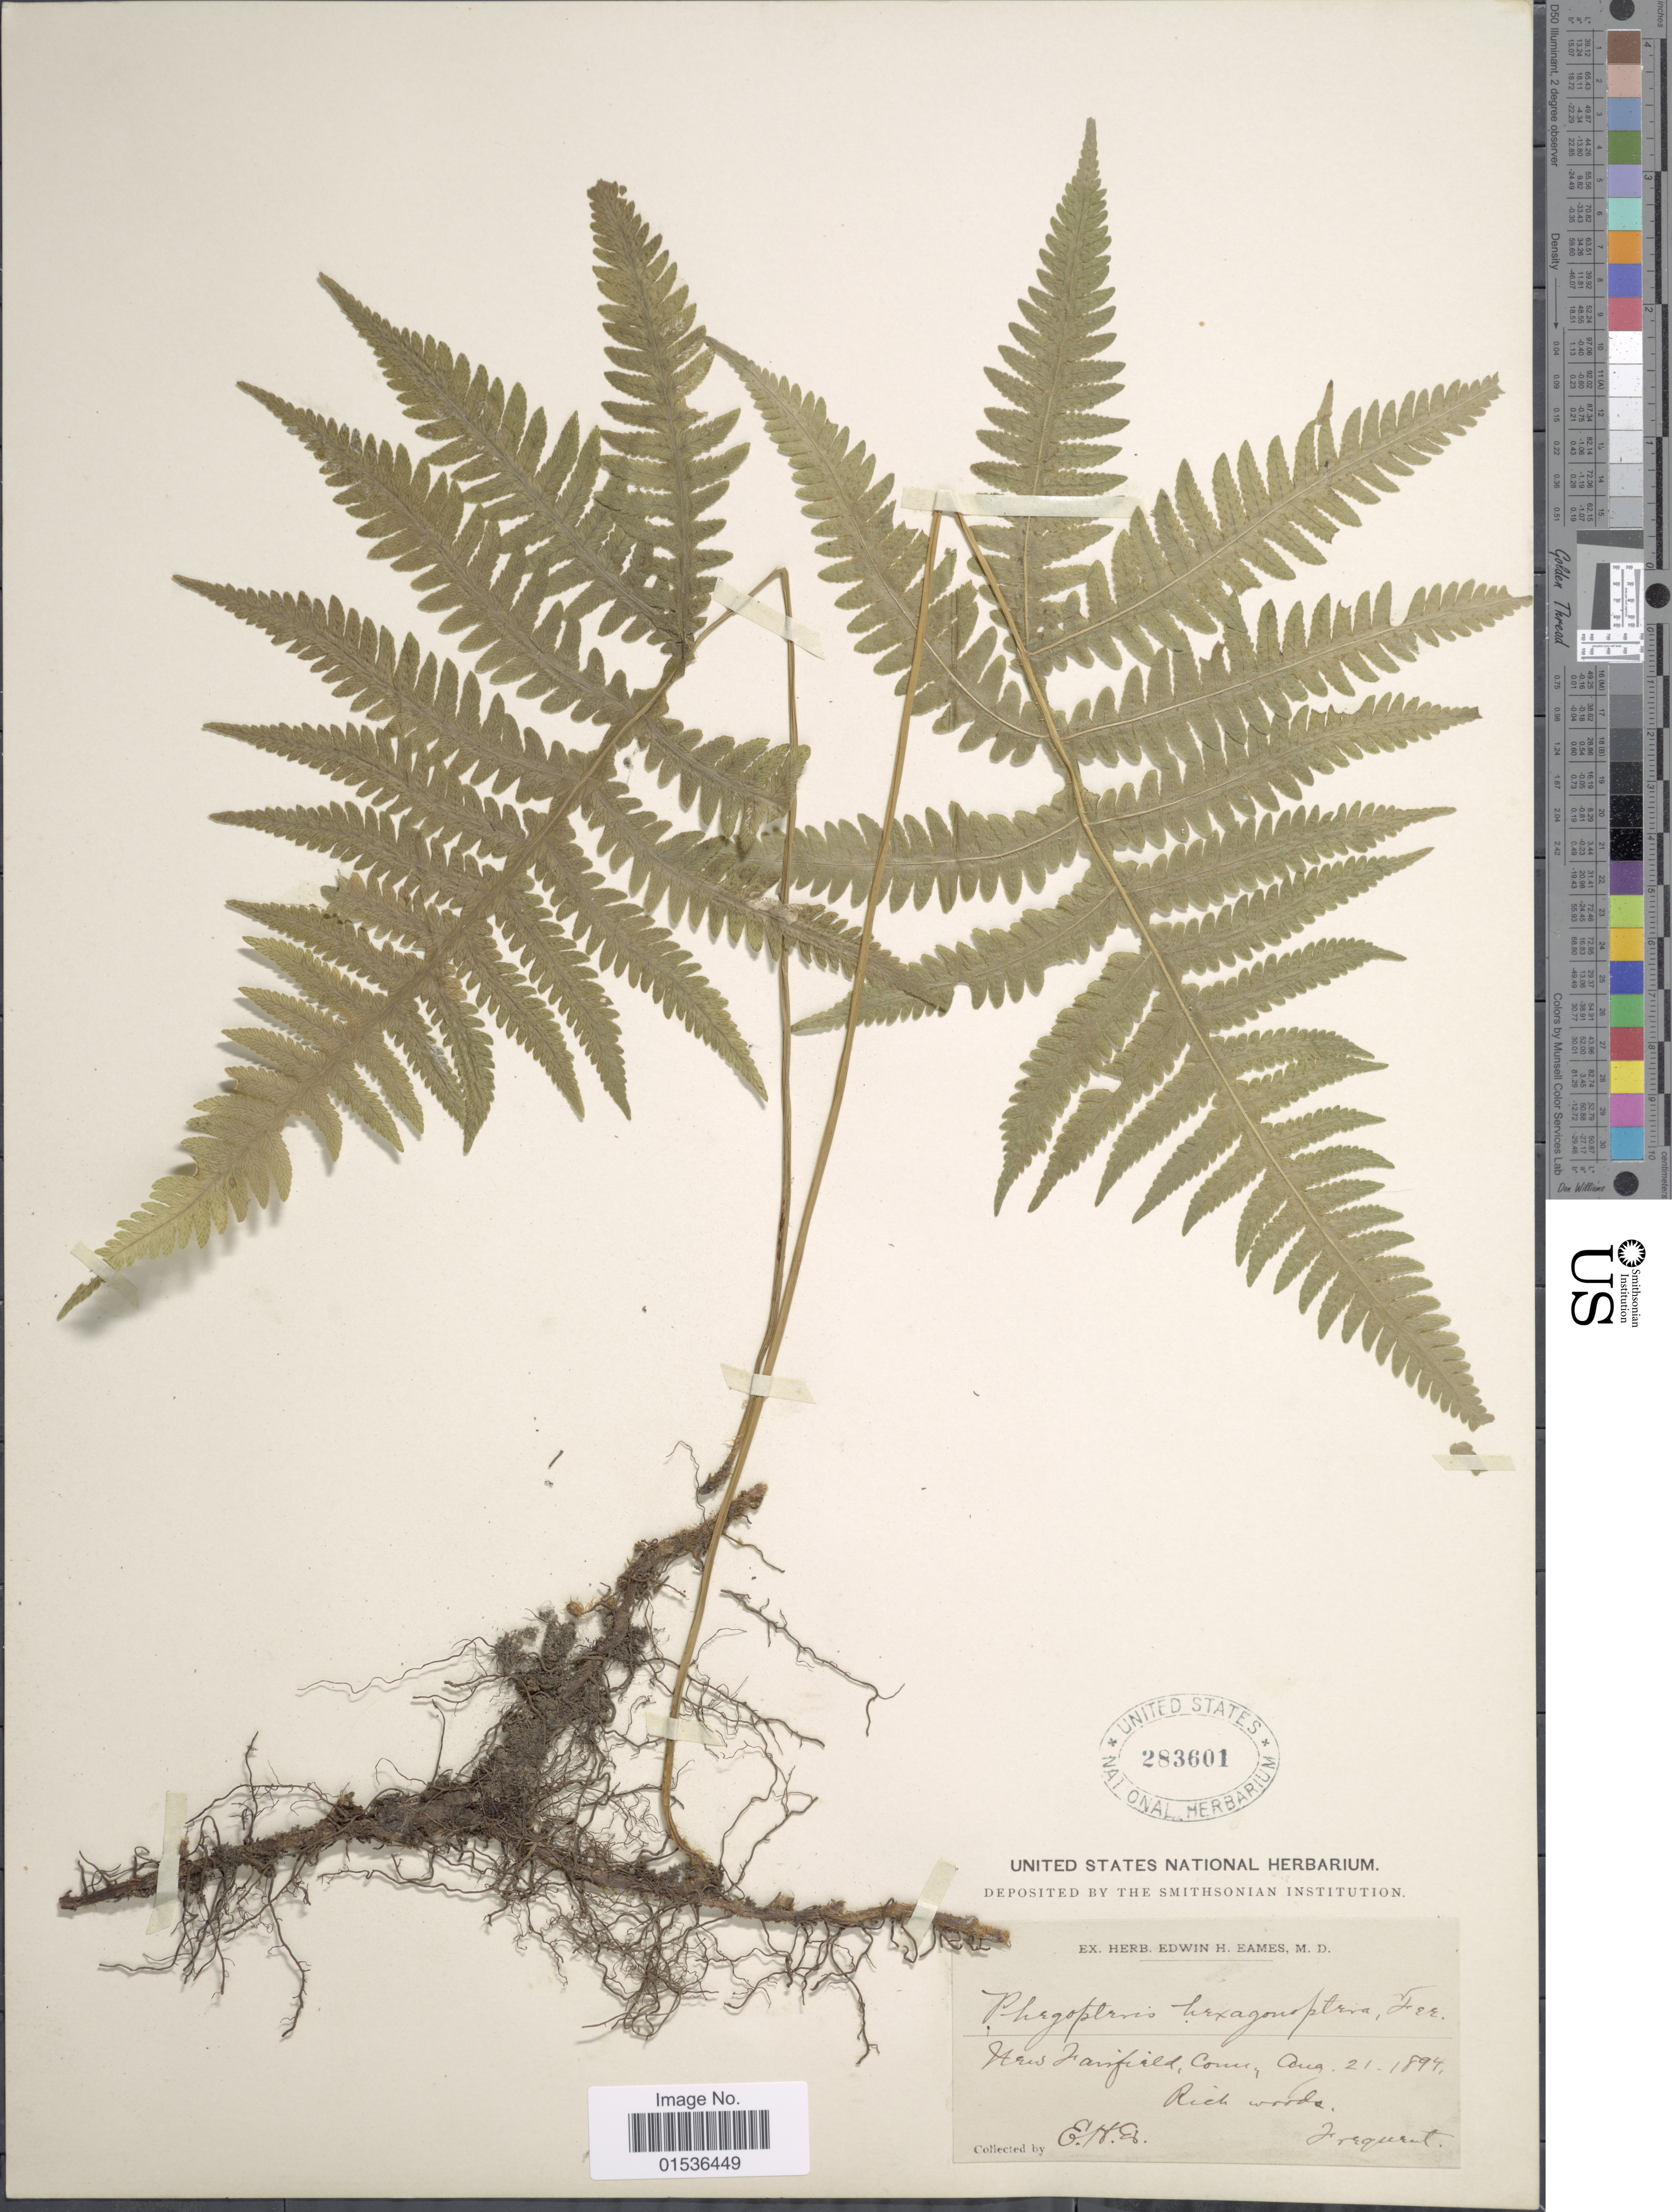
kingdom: Plantae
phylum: Tracheophyta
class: Polypodiopsida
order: Polypodiales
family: Thelypteridaceae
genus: Phegopteris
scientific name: Phegopteris hexagonoptera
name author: (Michx.) Fée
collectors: E. H. Eames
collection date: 1894-08-21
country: United States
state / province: Connecticut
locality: New Vansfield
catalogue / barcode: US 283601